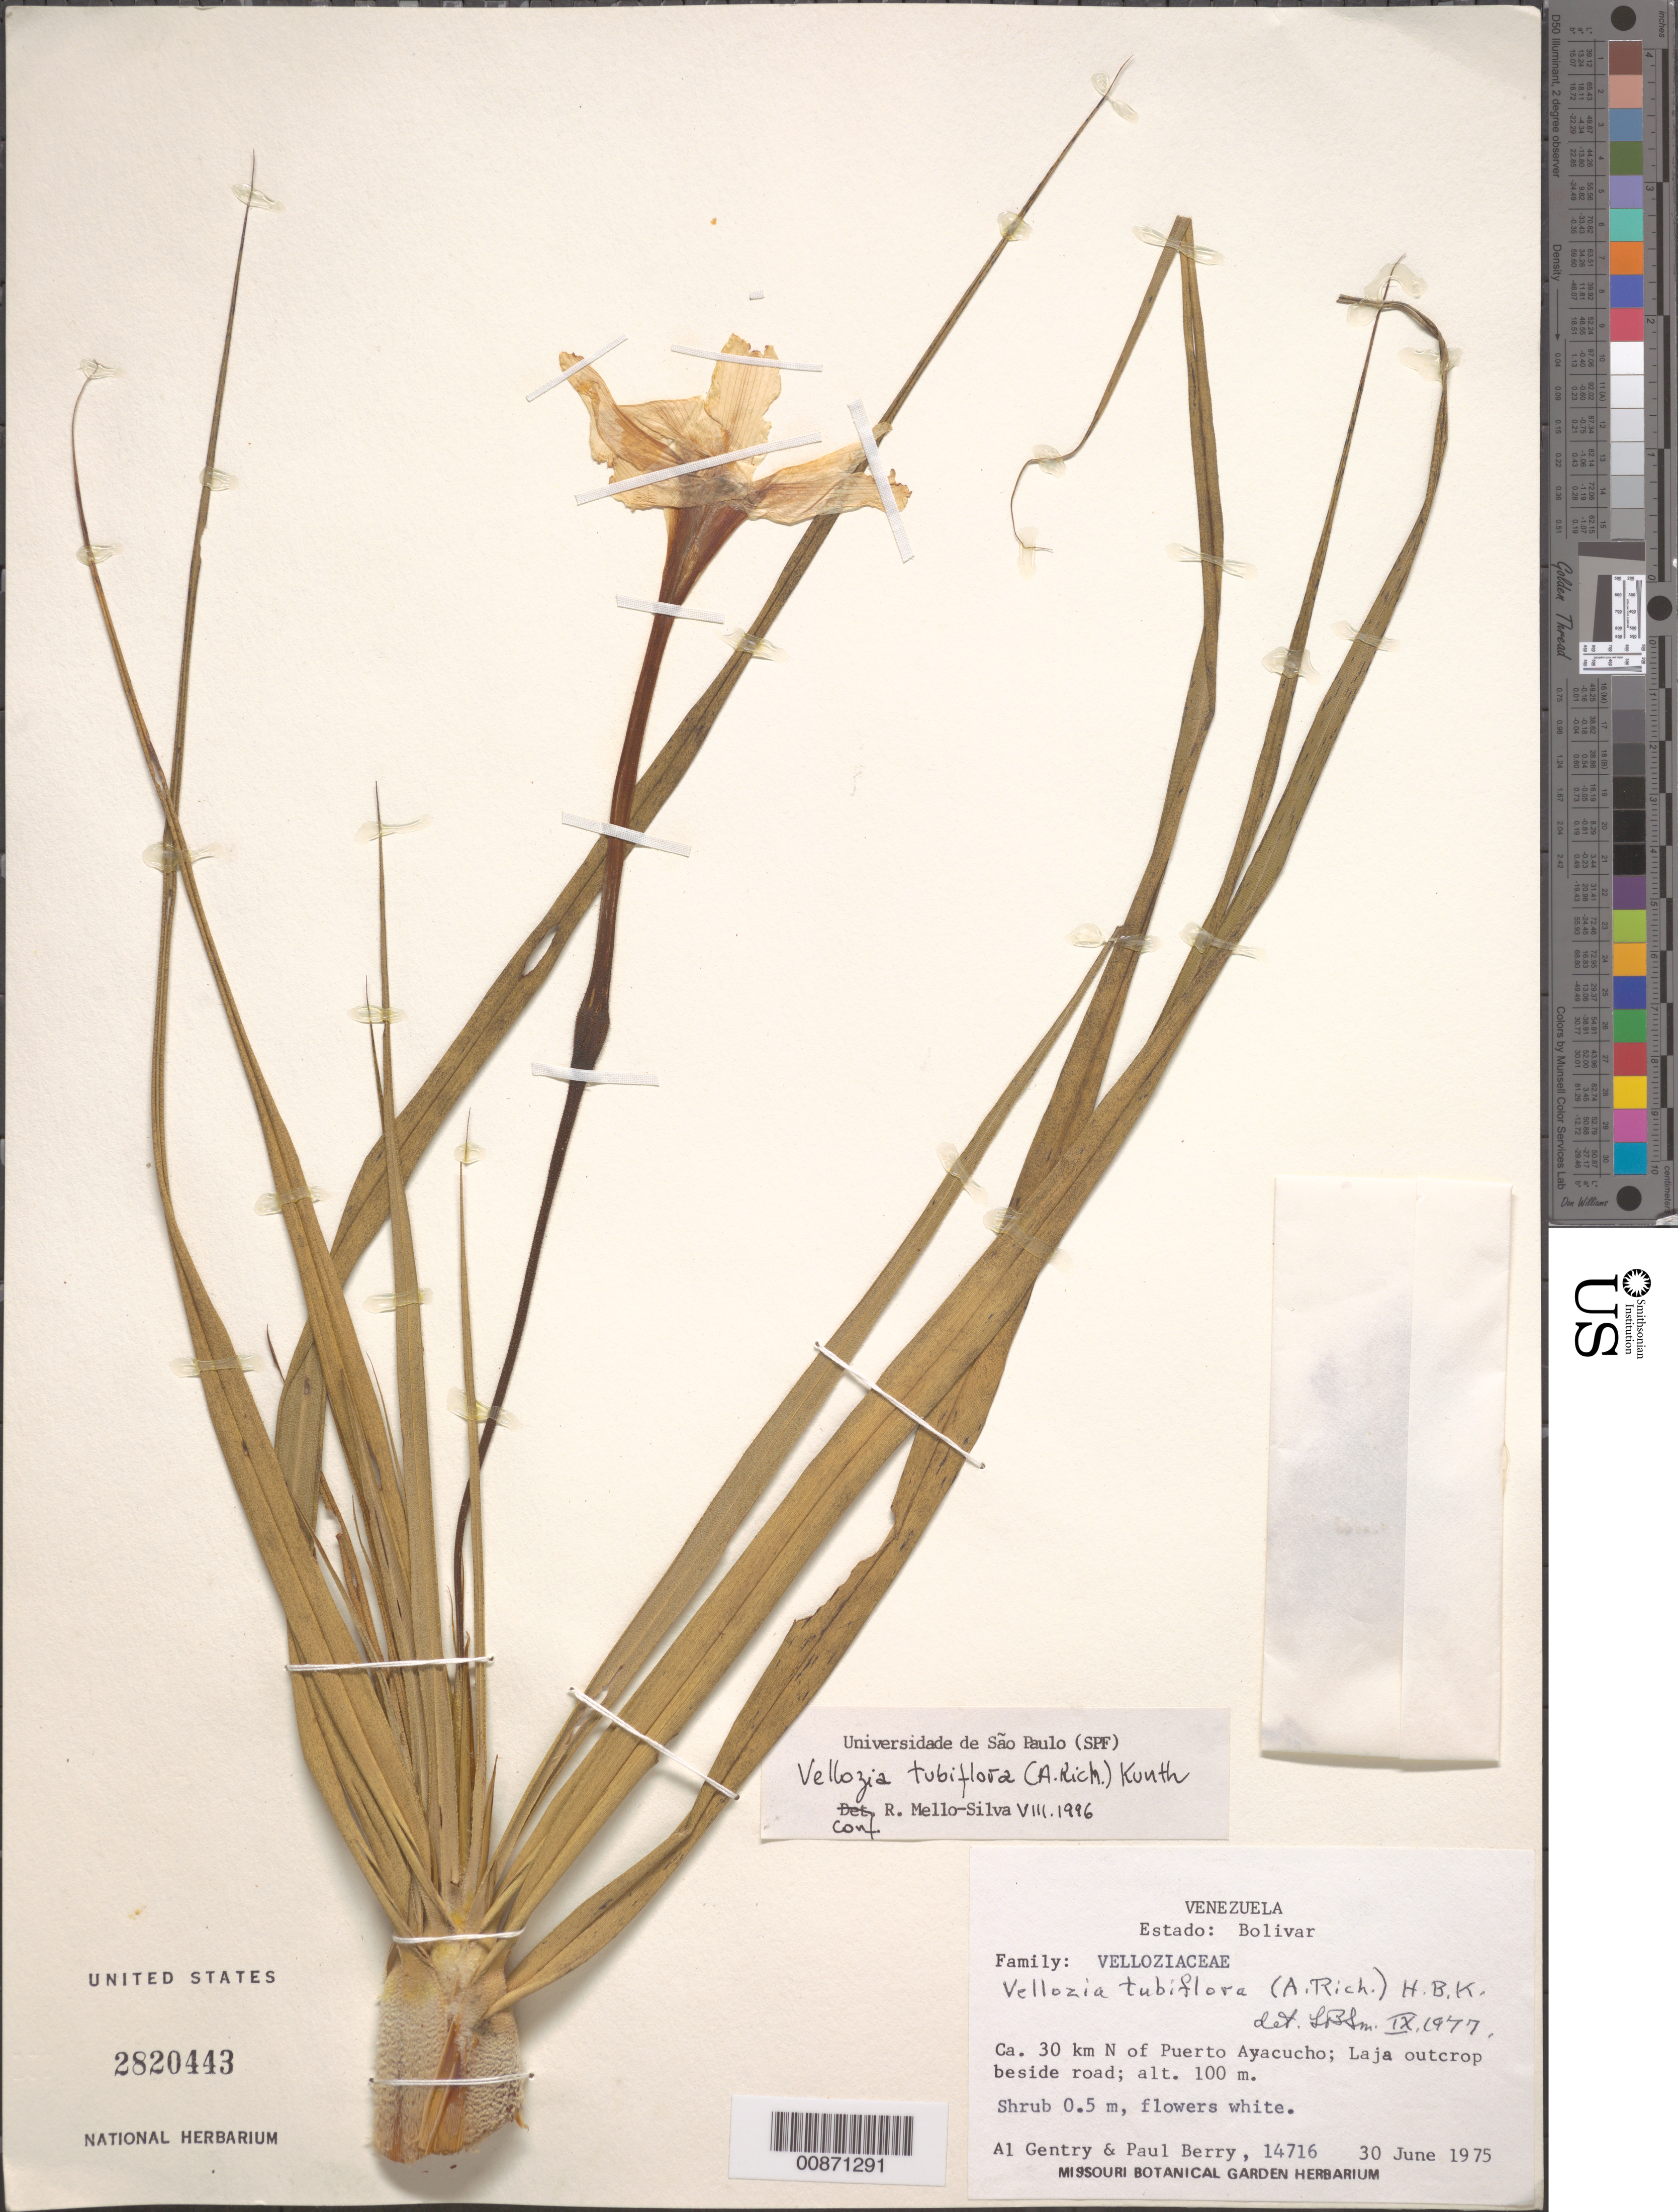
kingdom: Plantae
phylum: Tracheophyta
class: Liliopsida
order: Pandanales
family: Velloziaceae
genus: Vellozia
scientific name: Vellozia tubiflora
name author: (A. Rich.) Kunth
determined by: Mello-Silva, R.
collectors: A. H. Gentry & P. Berry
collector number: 14716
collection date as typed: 30-Jun-75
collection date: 1975-06-30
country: Venezuela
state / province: Bolívar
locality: Puerto Ayacucho, ca. 30 km N of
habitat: Laja outcrop beside road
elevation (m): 100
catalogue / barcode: US 2820443